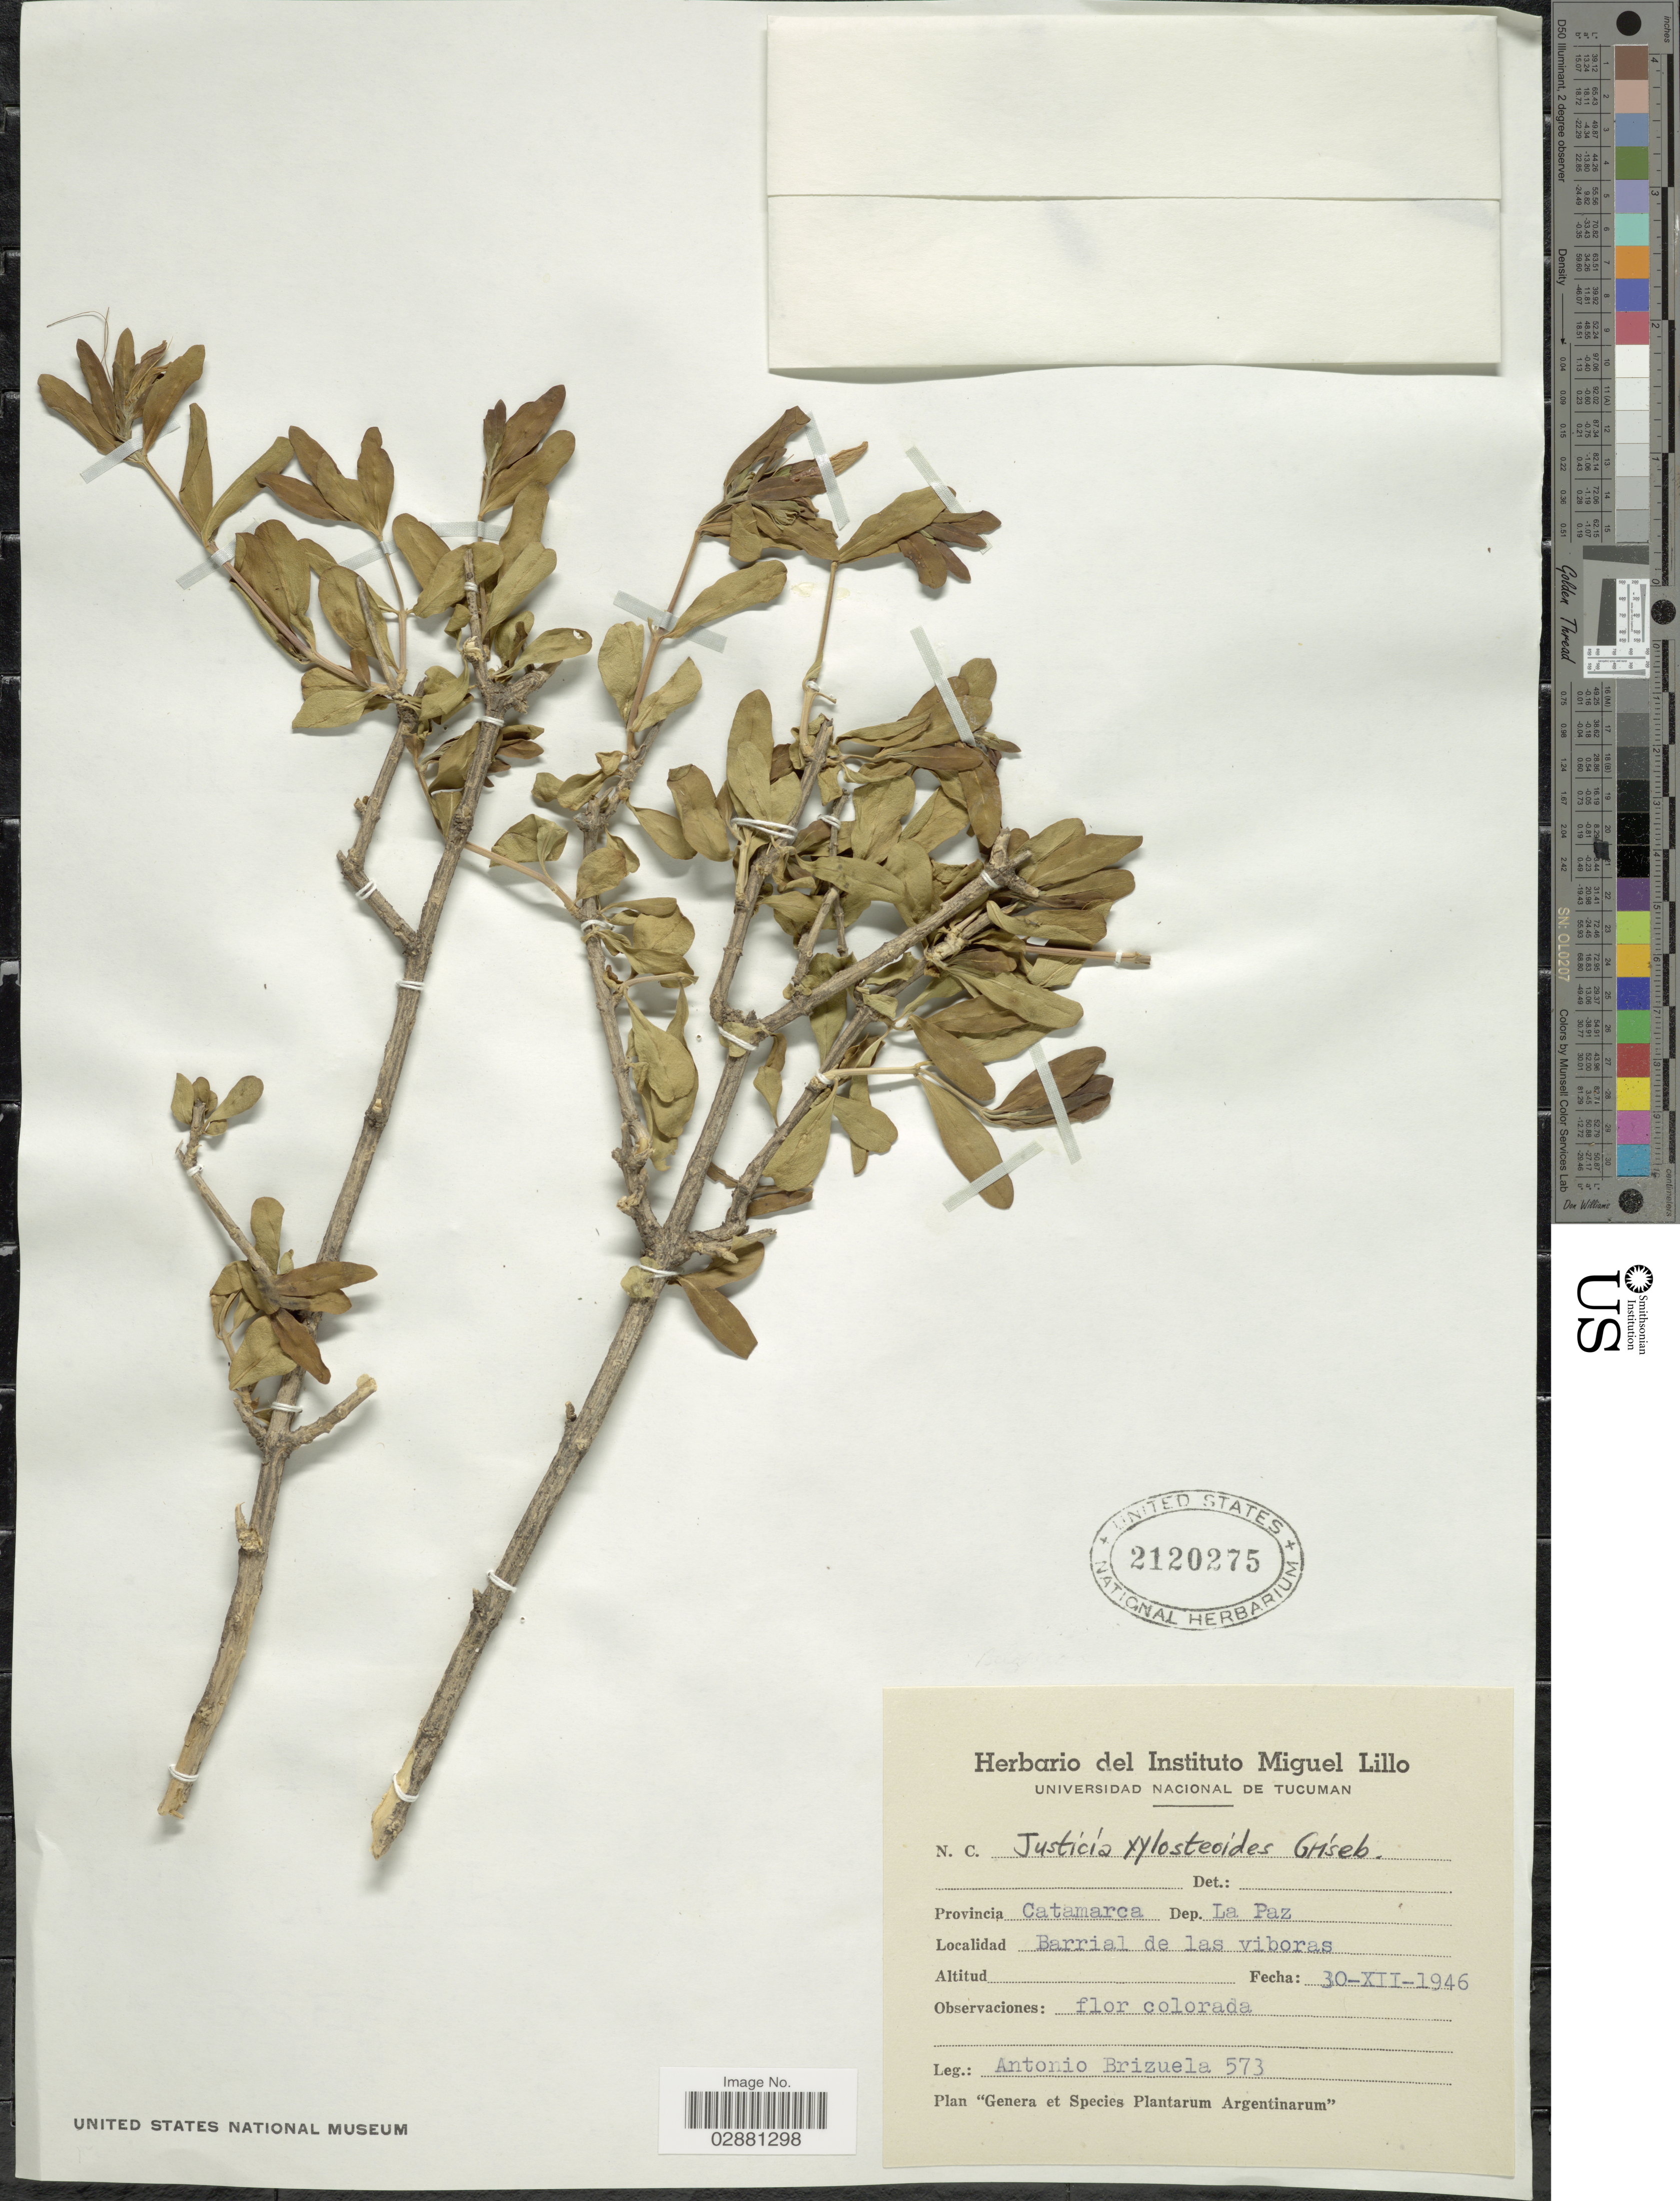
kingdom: Plantae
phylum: Tracheophyta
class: Magnoliopsida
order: Lamiales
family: Acanthaceae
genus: Justicia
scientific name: Justicia xylosteoides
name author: Griseb.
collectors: A. Brizuela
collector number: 573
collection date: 1946-12-30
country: Argentina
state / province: Catamarca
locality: Dep. La Paz, Barrial de las viboras.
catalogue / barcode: US 2120275